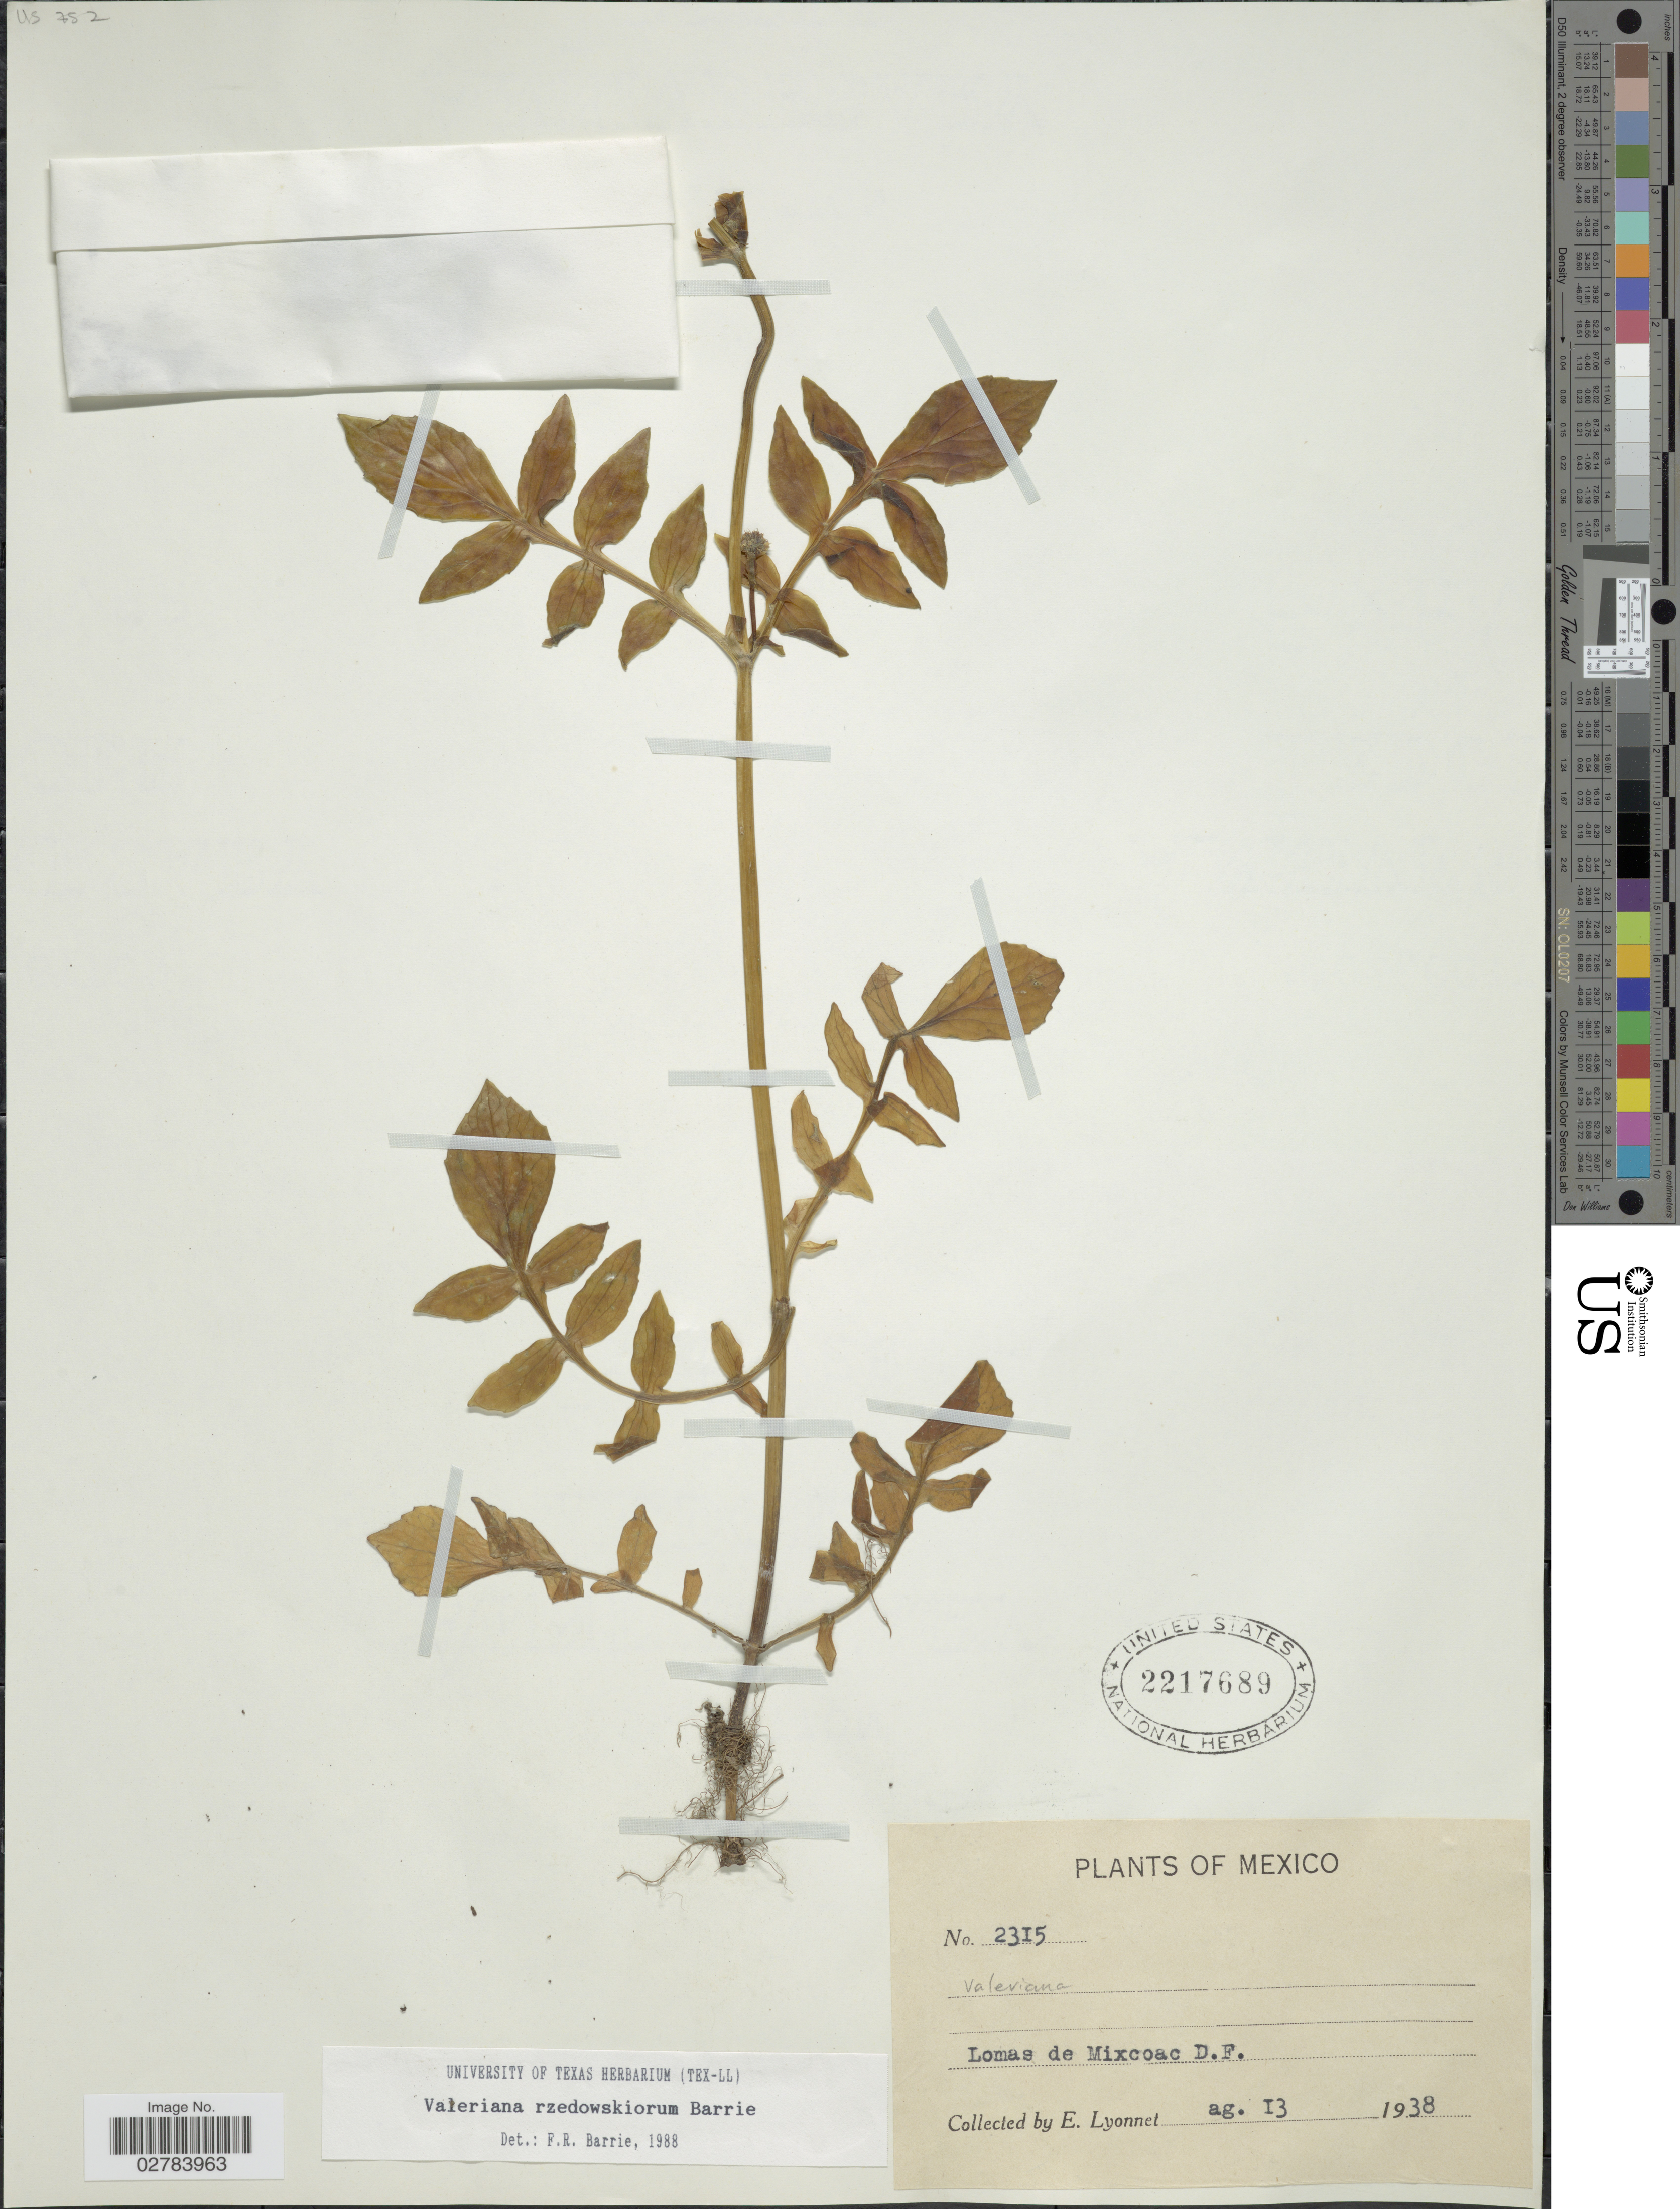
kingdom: Plantae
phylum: Tracheophyta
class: Magnoliopsida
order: Dipsacales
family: Caprifoliaceae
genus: Valeriana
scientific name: Valeriana rzedowskiorum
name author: Barrie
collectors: E. Lyonnet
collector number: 2315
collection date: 1938-08-13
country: Mexico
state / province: Distrito Federal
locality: Lomas de Mixcoac.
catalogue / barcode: US 2217689